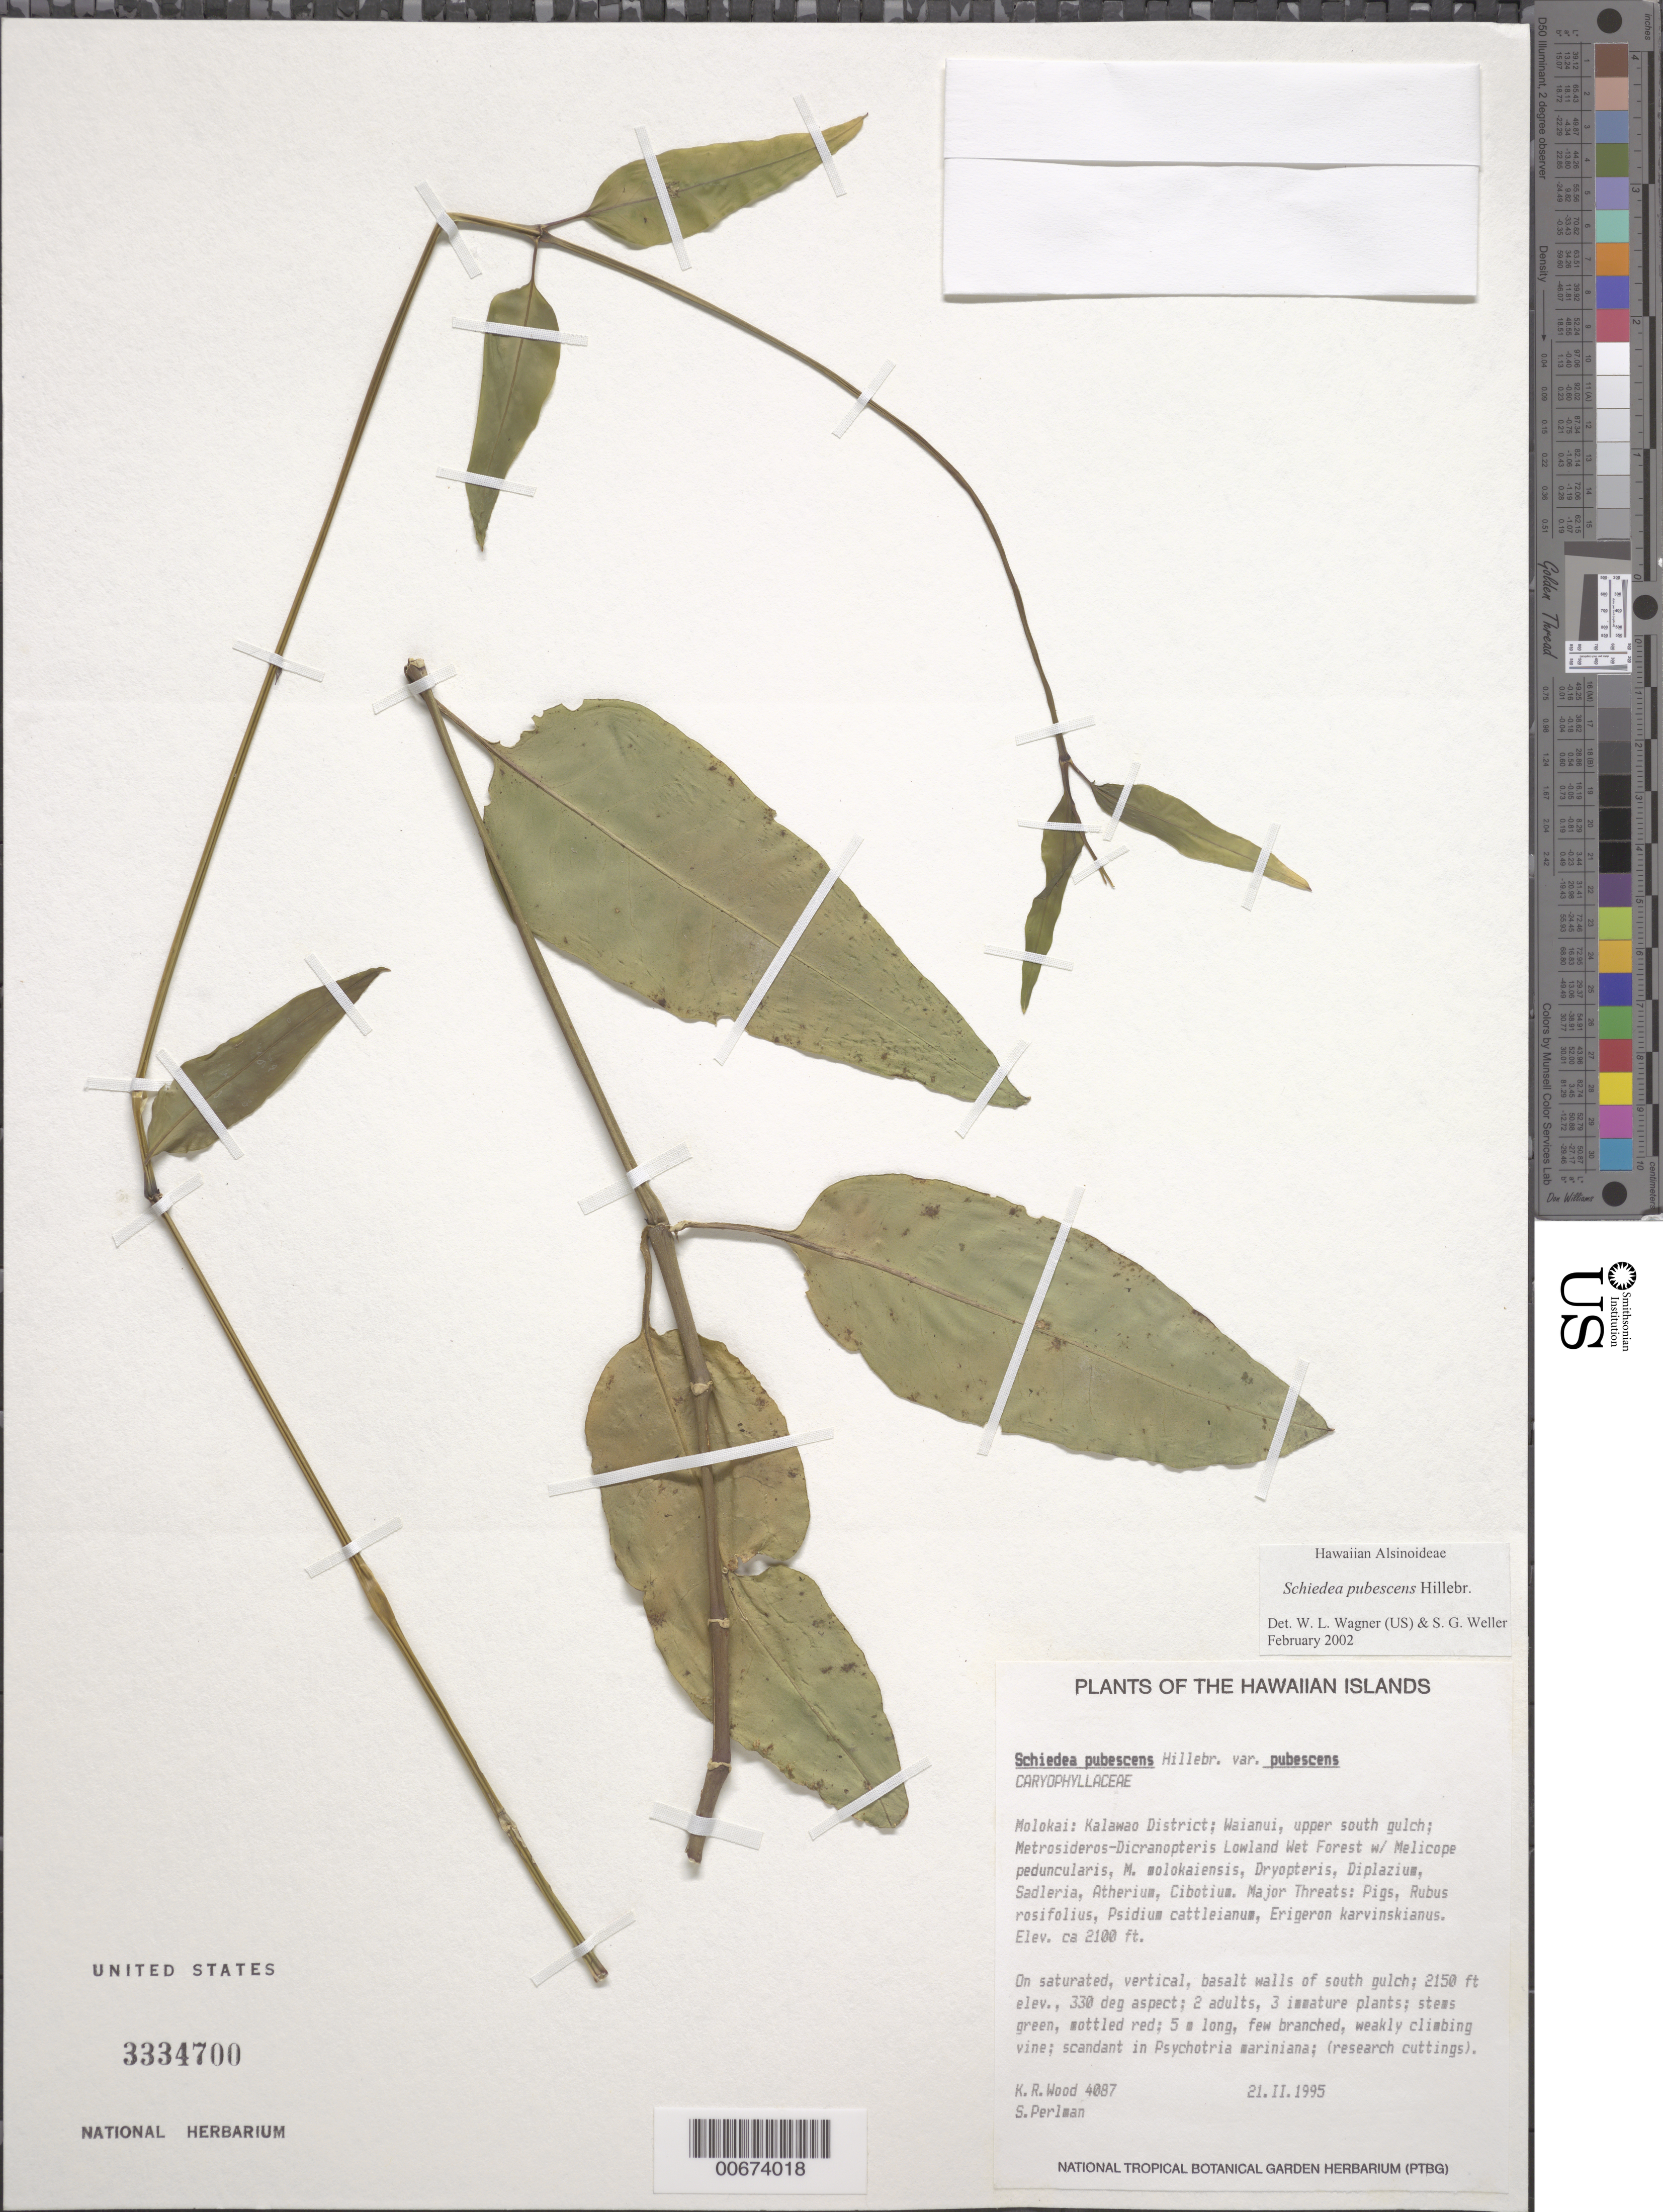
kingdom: Plantae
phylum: Tracheophyta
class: Magnoliopsida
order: Caryophyllales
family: Caryophyllaceae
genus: Schiedea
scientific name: Schiedea pubescens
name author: Hillebr.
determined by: Wagner, W. L.; Weller, Stephen G.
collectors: K. R. Wood & S. P. Perlman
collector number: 4087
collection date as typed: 21 Feb 1995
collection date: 1995-02-21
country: United States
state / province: Hawaii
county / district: Maui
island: Moloka'i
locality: Kalawao District, Waianui, upper S gulch.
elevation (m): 655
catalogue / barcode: US 3334700